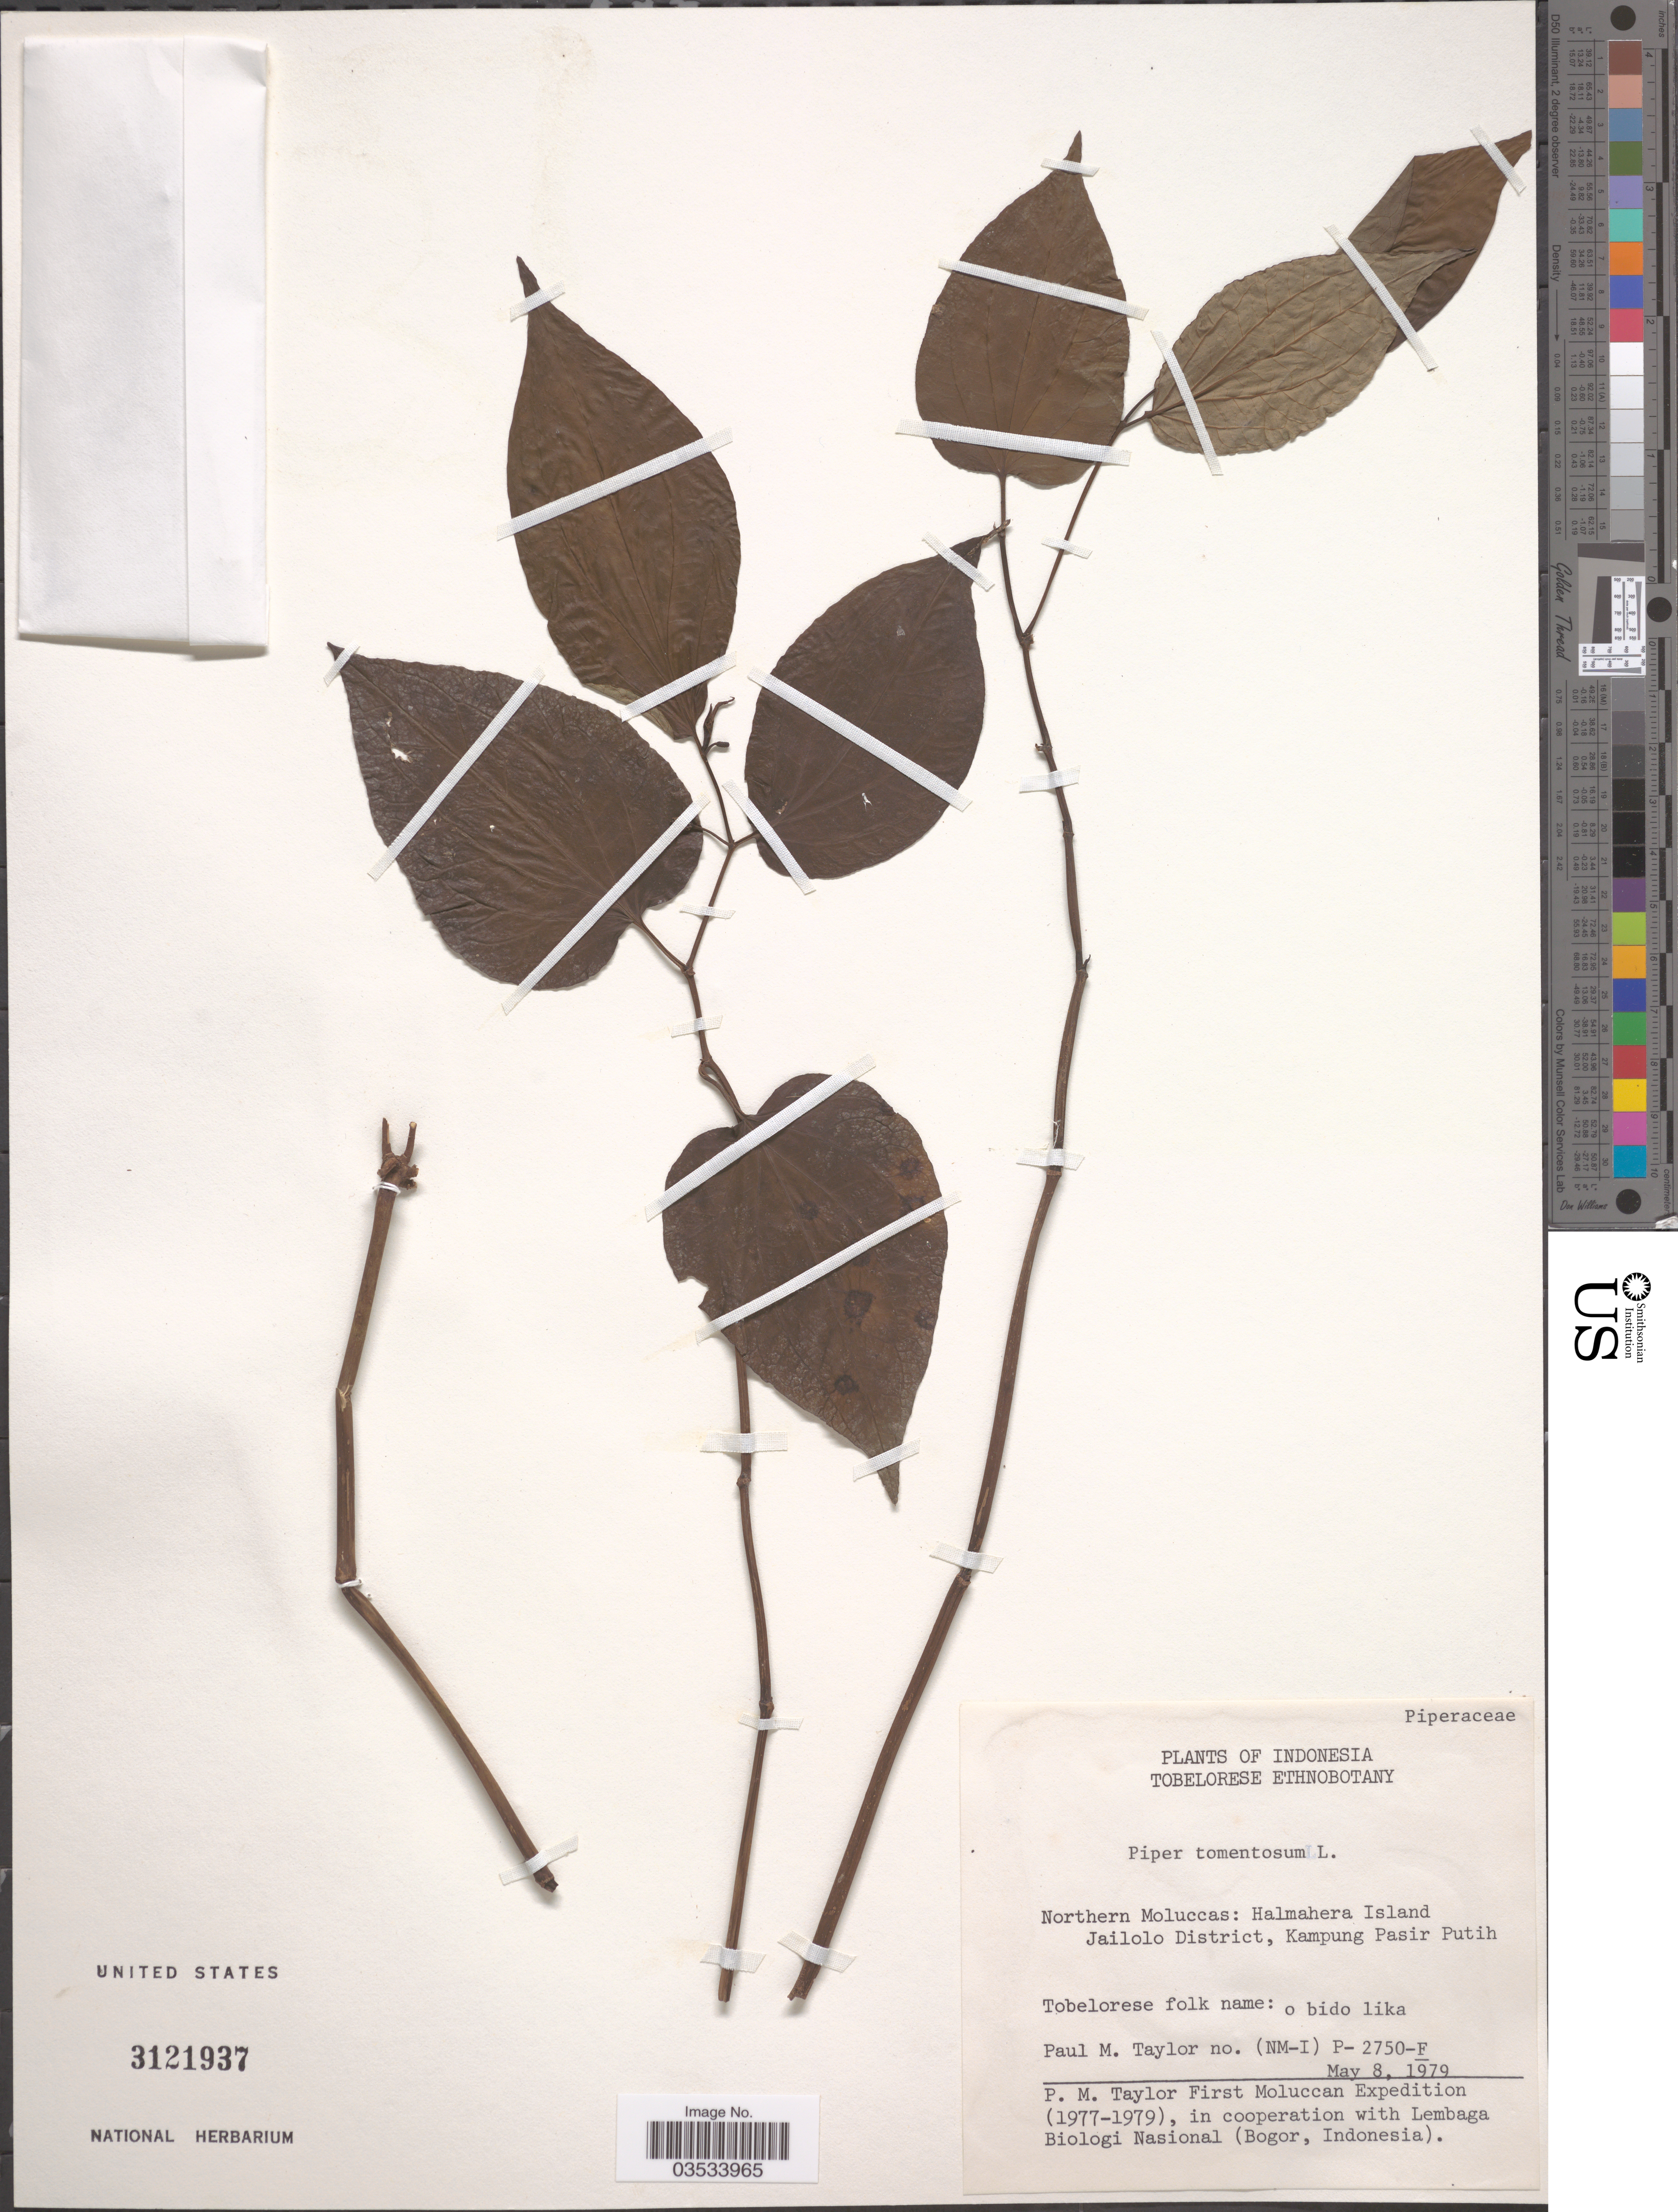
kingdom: Plantae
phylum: Tracheophyta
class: Magnoliopsida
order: Piperales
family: Piperaceae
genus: Piper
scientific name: Piper tomentosum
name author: Mill.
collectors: P. M. Taylor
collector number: (NM-I) P-2750-F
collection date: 1979-05-08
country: Indonesia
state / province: Maluku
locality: Northern Moluccas: Halmahera Island. Jailolo District, Kampung Pasir Putih.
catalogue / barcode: US 3121937